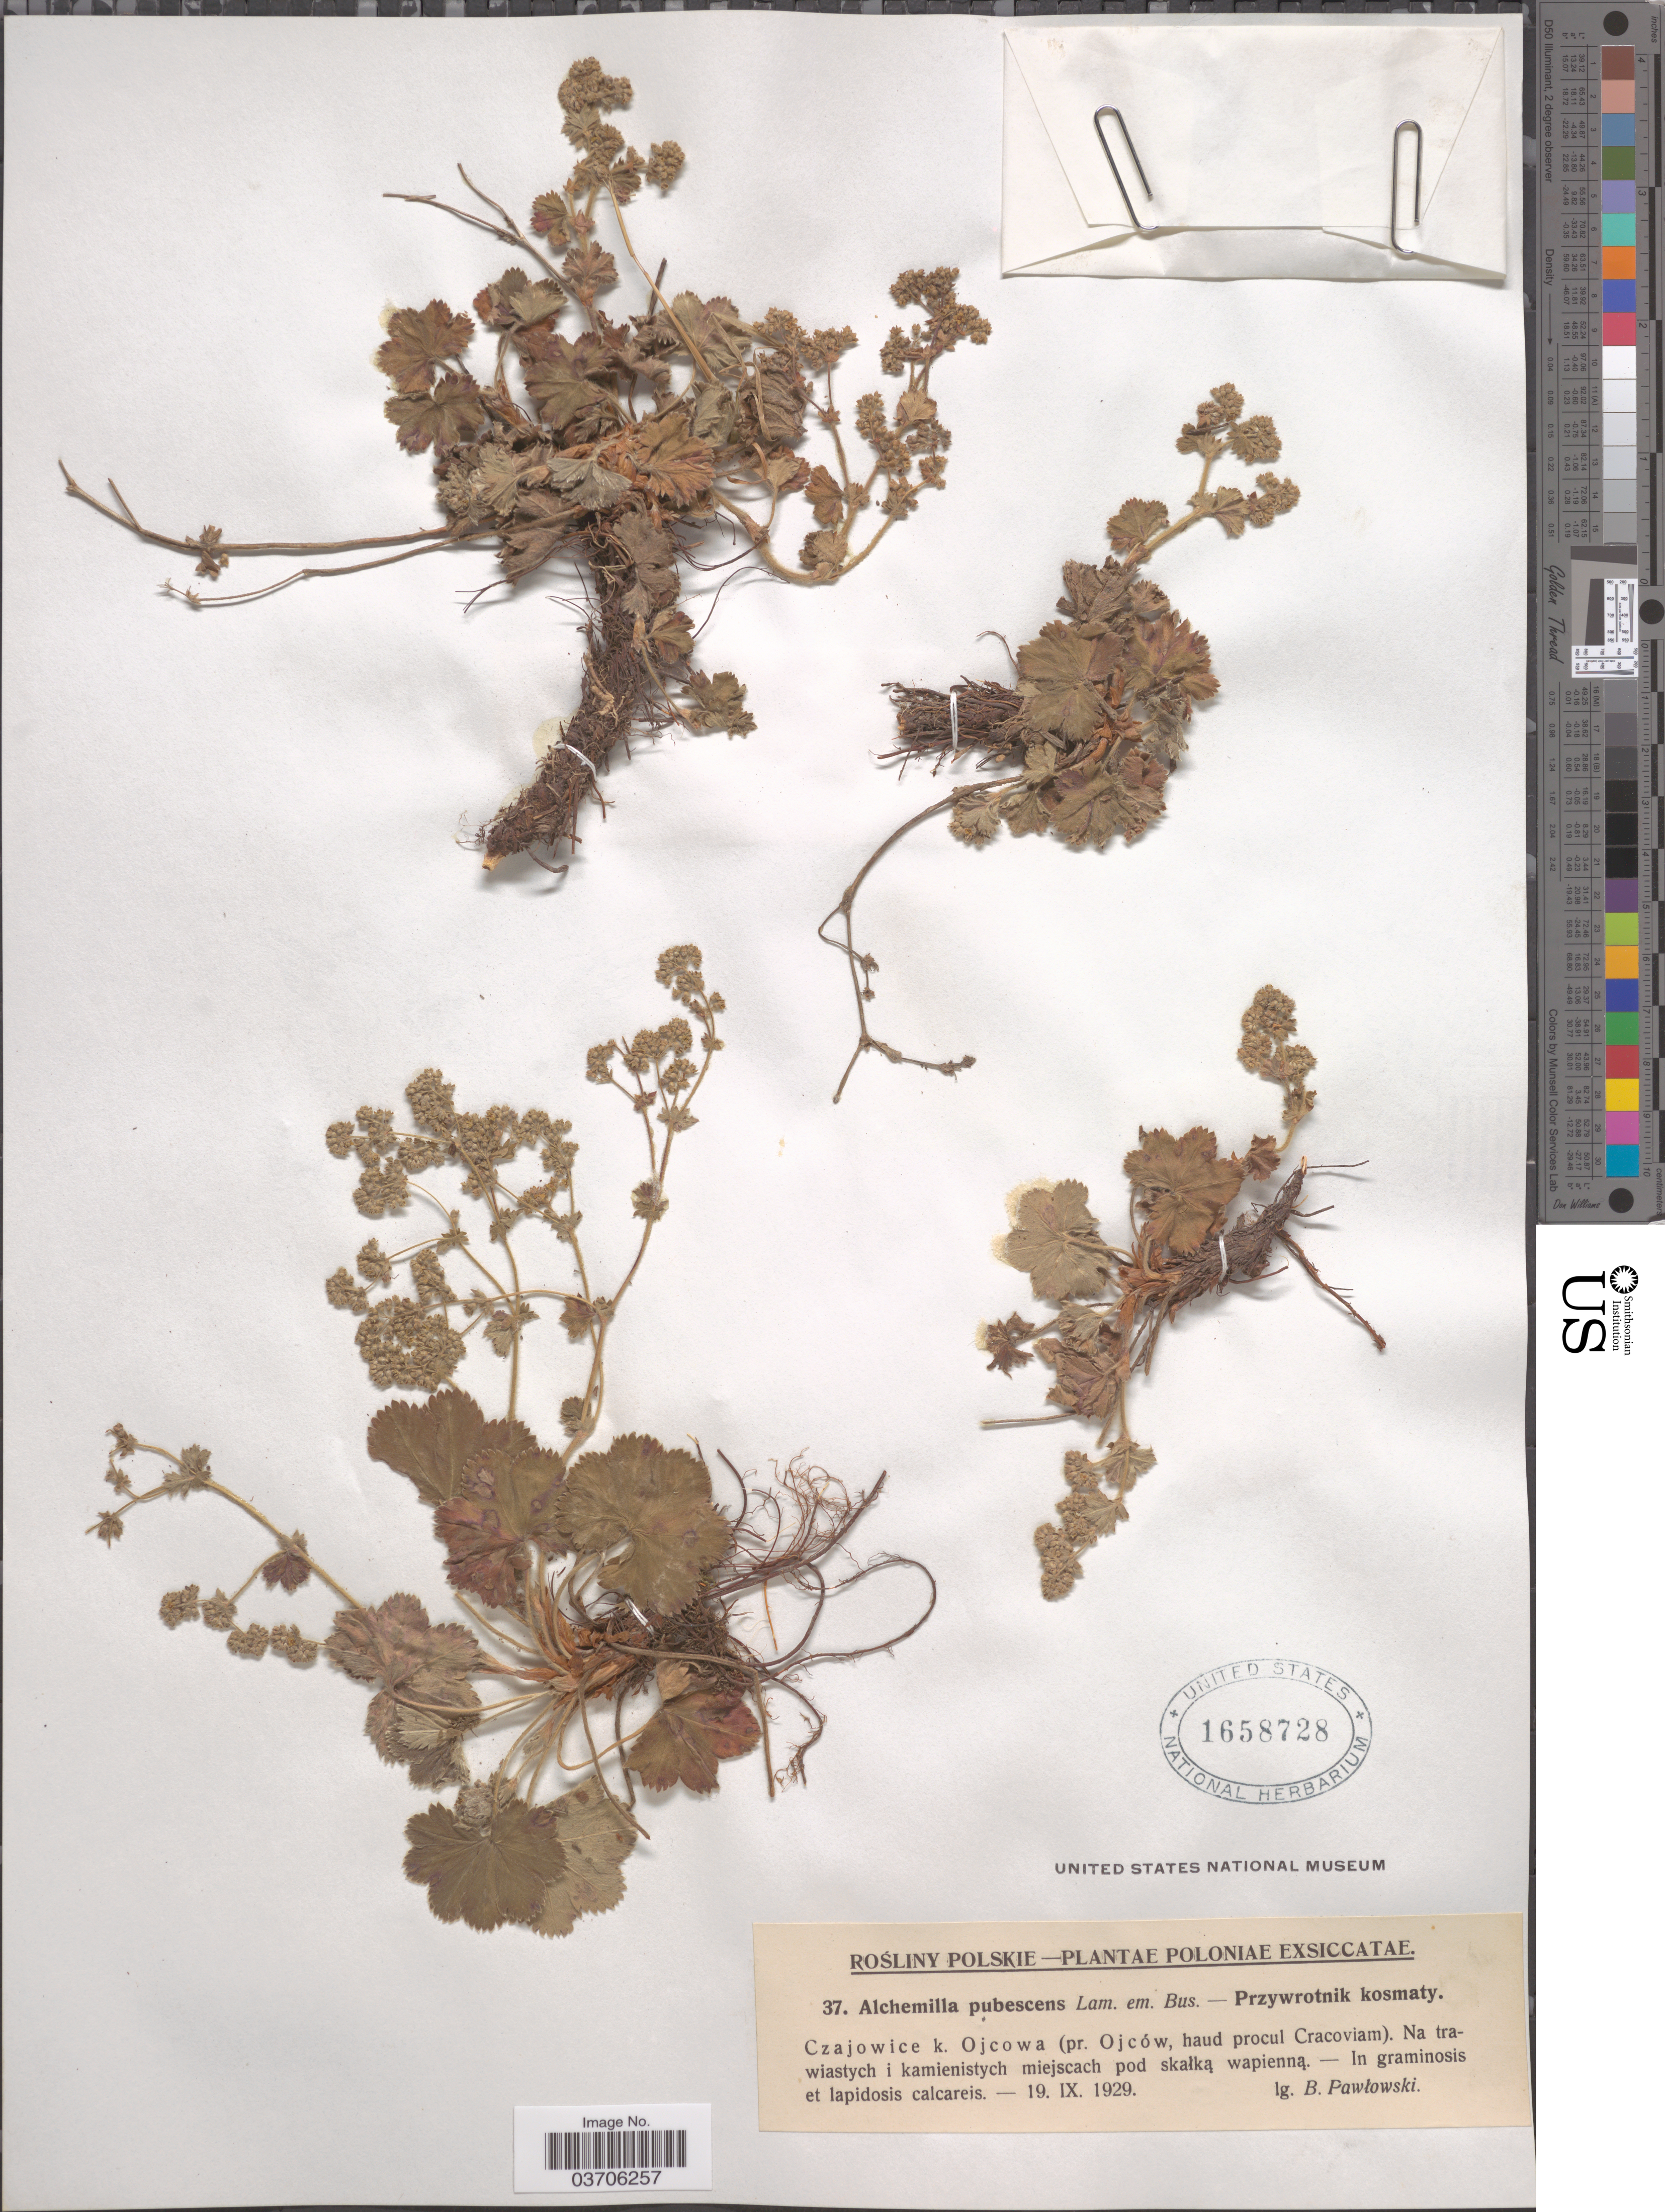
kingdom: Plantae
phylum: Tracheophyta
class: Magnoliopsida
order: Rosales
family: Rosaceae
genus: Alchemilla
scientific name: Alchemilla pubescens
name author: M. Bieb.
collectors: B. Pawlowski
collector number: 37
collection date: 1929-09-19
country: Poland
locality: Poloniae. Czajowice k. Ojcowa (pr. Ojców, haud procul Cracoviam).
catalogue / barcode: US 1658728